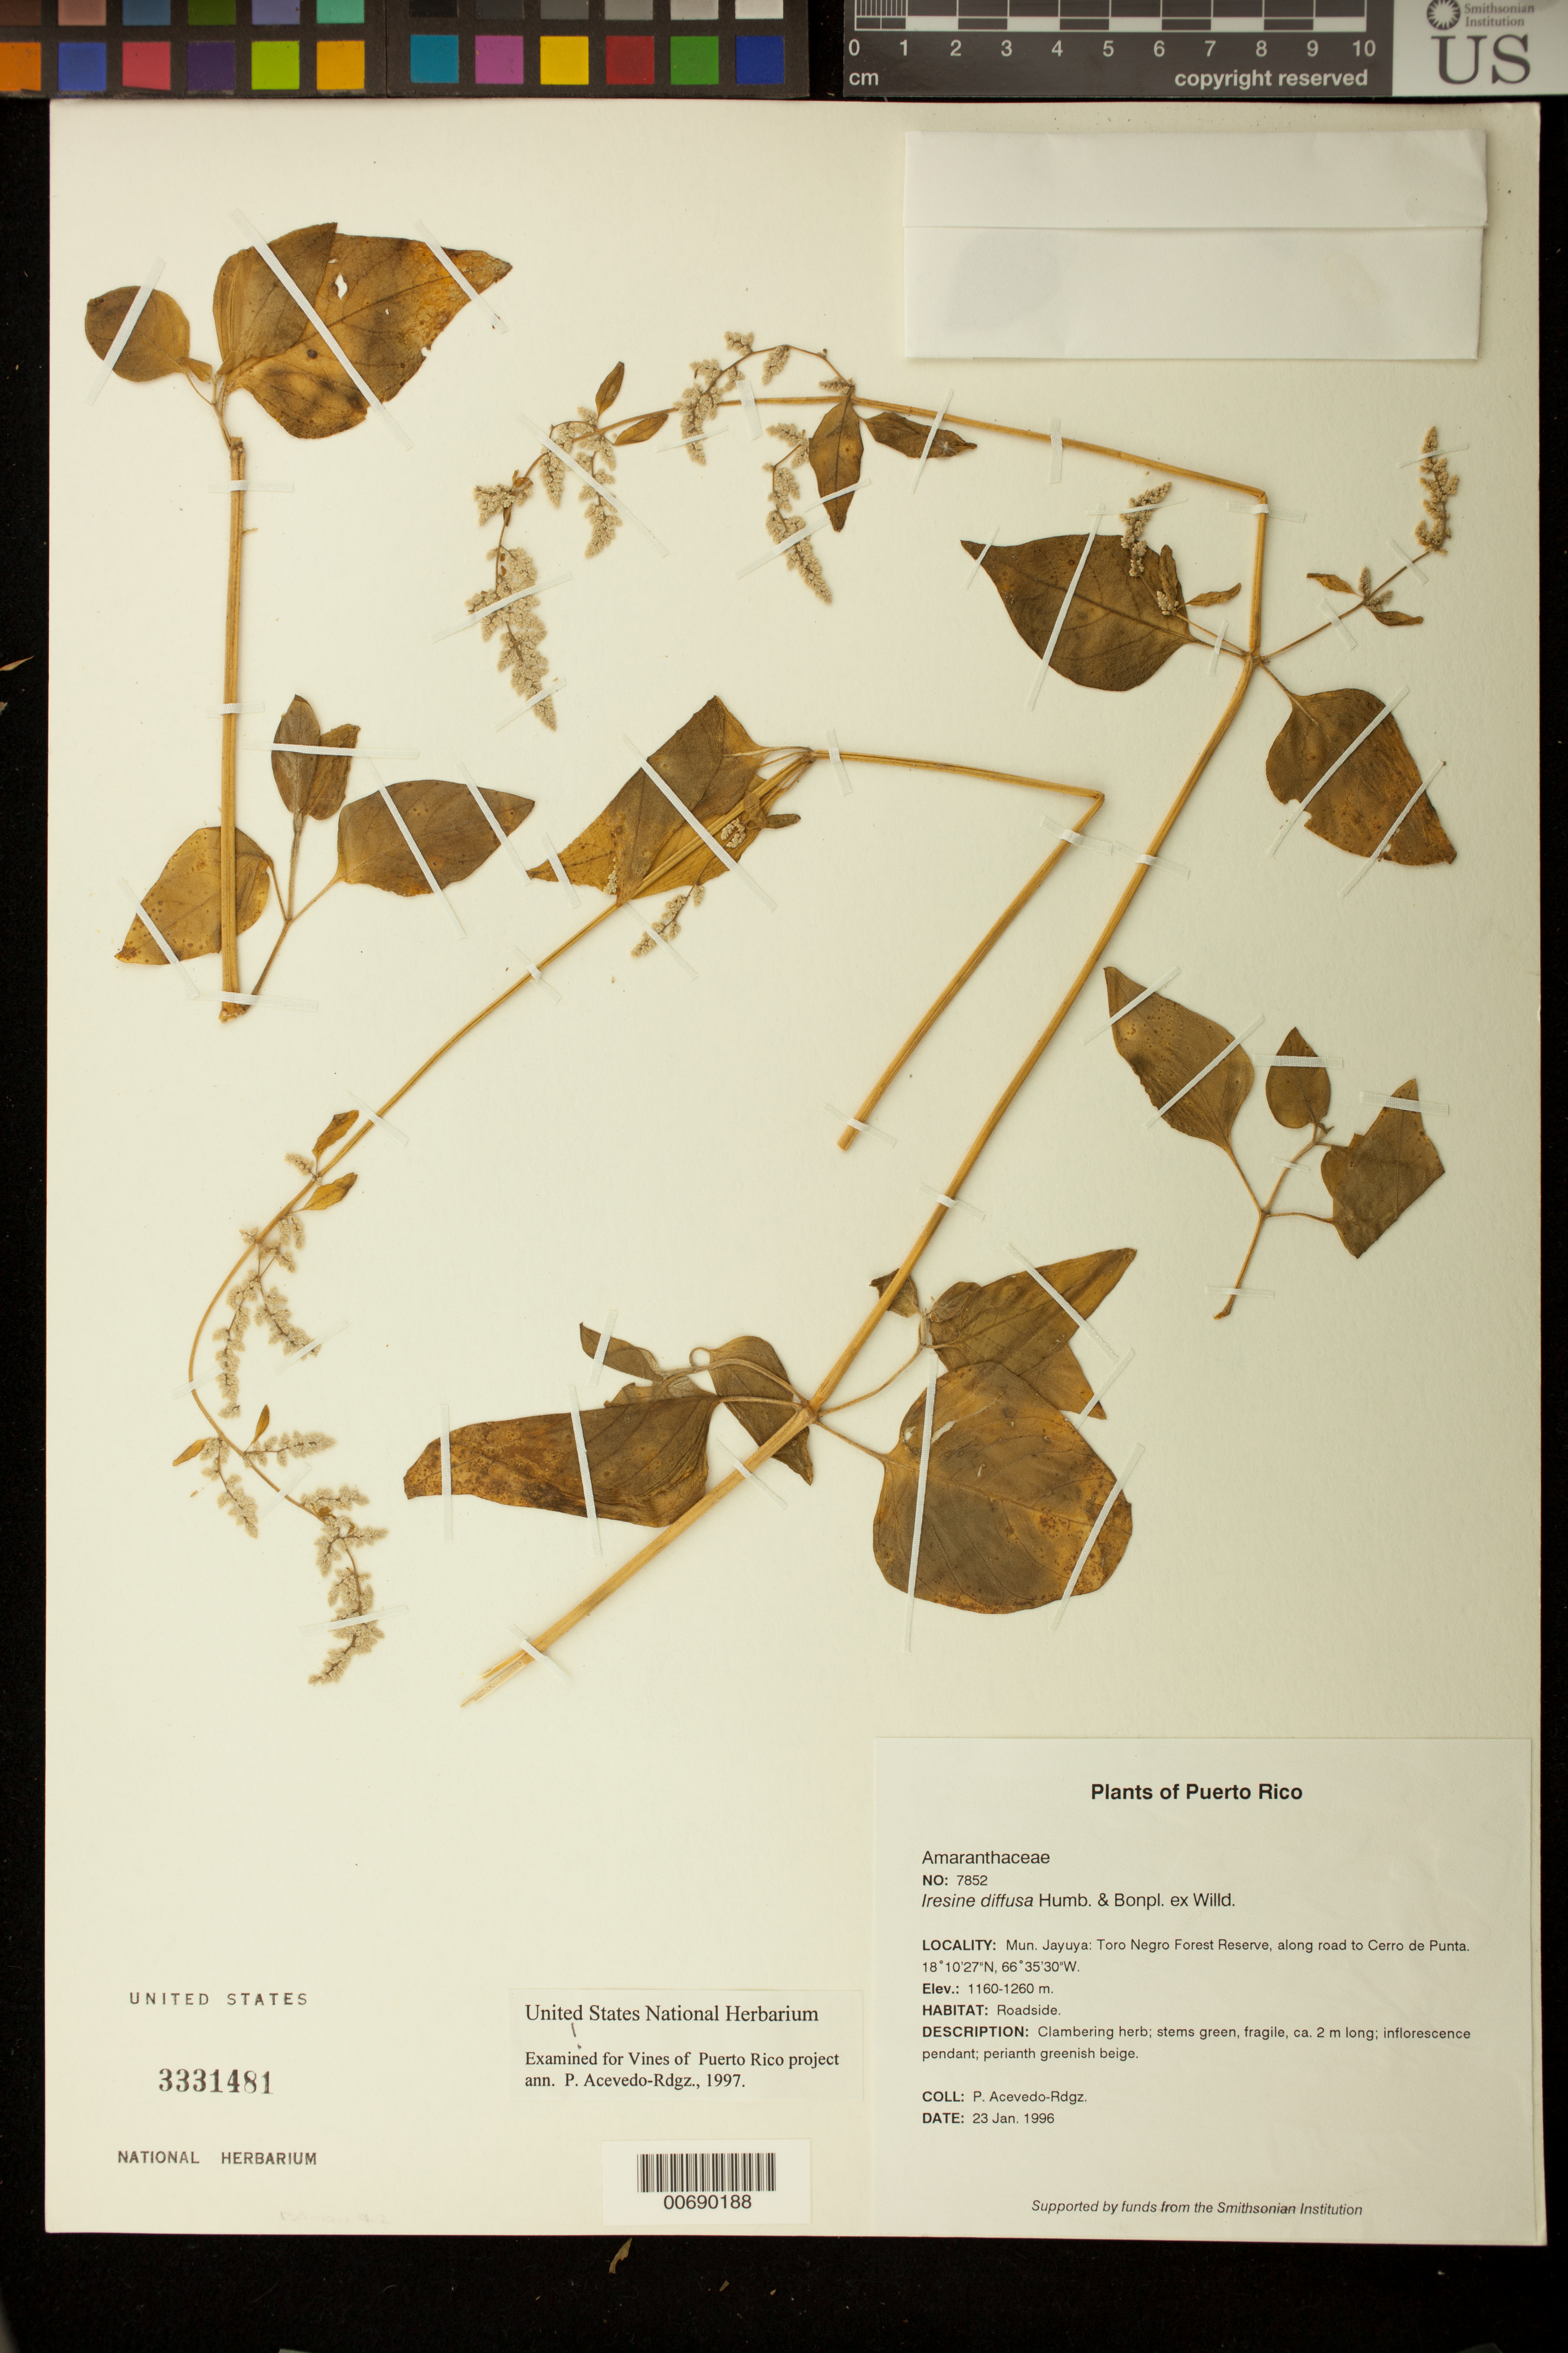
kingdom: Plantae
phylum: Tracheophyta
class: Magnoliopsida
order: Caryophyllales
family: Amaranthaceae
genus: Iresine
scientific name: Iresine diffusa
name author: Humb. & Bonpl. ex Willd.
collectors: P. Acevedo-Rodr. & G. J. Breckon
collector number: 7852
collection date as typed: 23 Jan 1996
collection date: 1996-01-23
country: Puerto Rico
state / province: Ponce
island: Puerto Rico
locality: Ponce: Jayuya, Toro Negro Forest Reserve, along road to Cerro de Punta.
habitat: Roadside.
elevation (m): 1300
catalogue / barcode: US 3331481